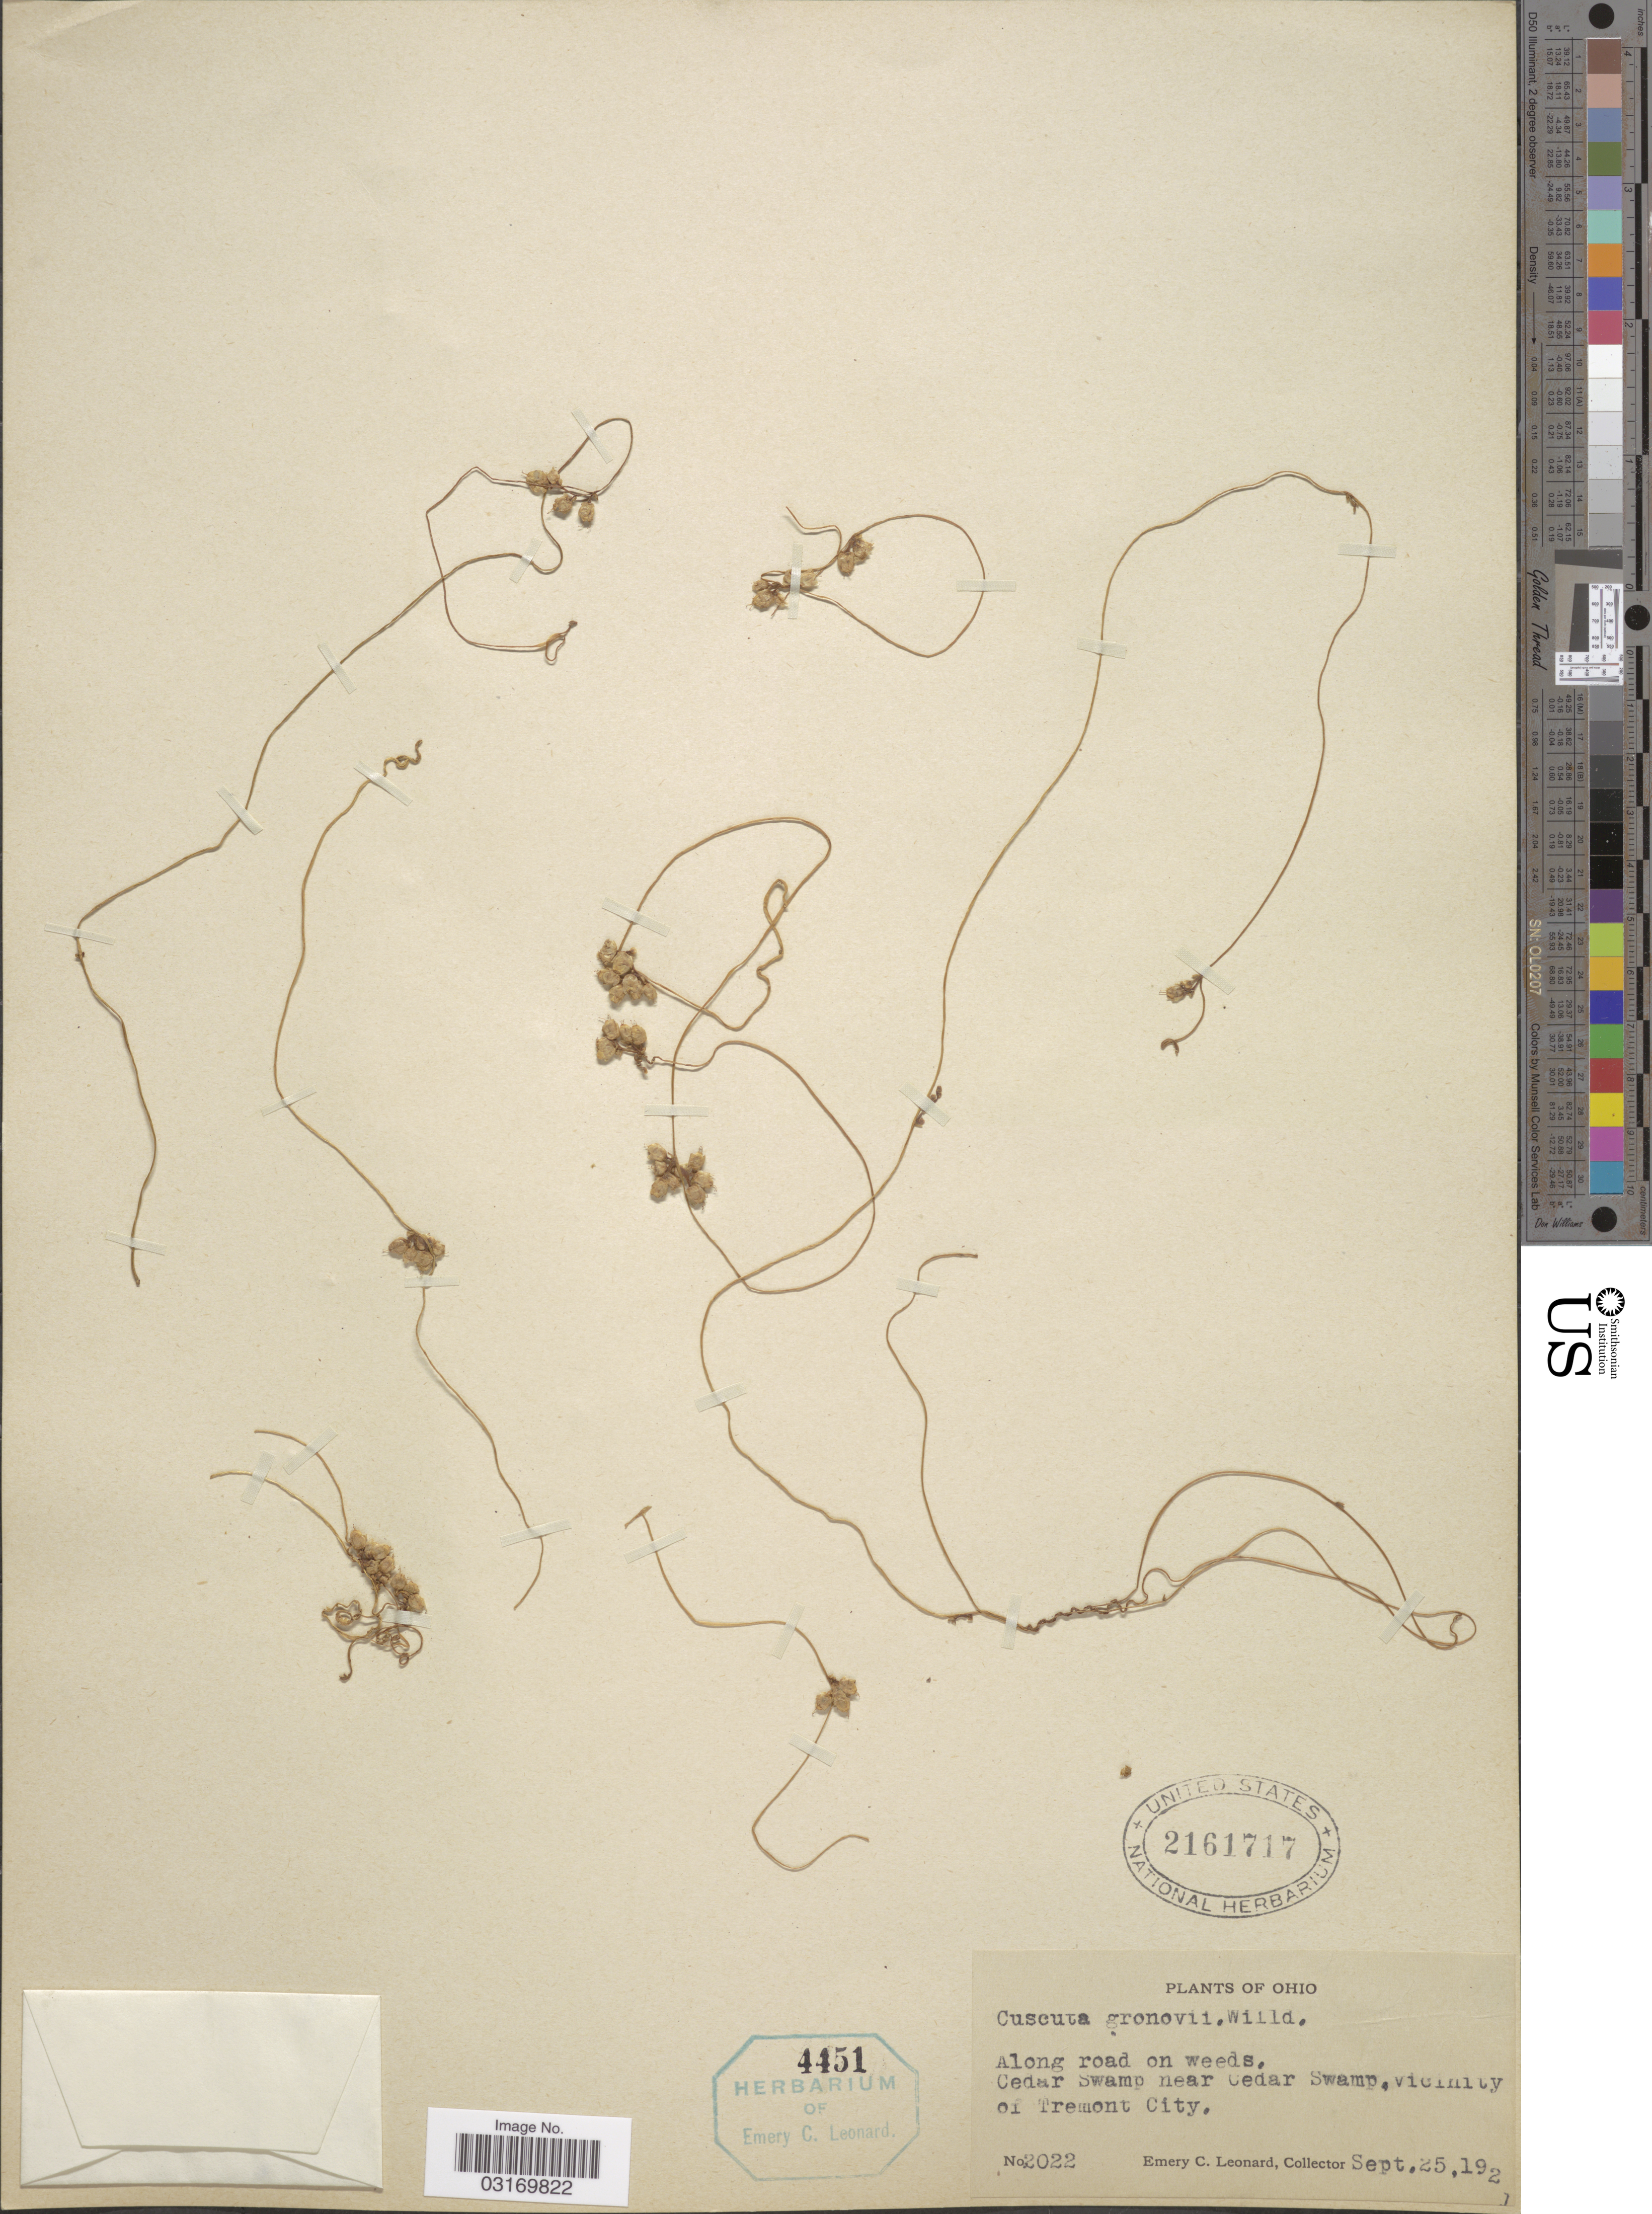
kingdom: Plantae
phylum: Tracheophyta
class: Magnoliopsida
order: Solanales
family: Convolvulaceae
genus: Cuscuta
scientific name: Cuscuta gronovii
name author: Willd. ex Schult.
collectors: E. C. Leonard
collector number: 2022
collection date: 1921-09-25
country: United States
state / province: Ohio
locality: Along road on weeds. Cedar Swamp near Cedar Swamp, vicinity of Tremont City.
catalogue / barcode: US 2161717